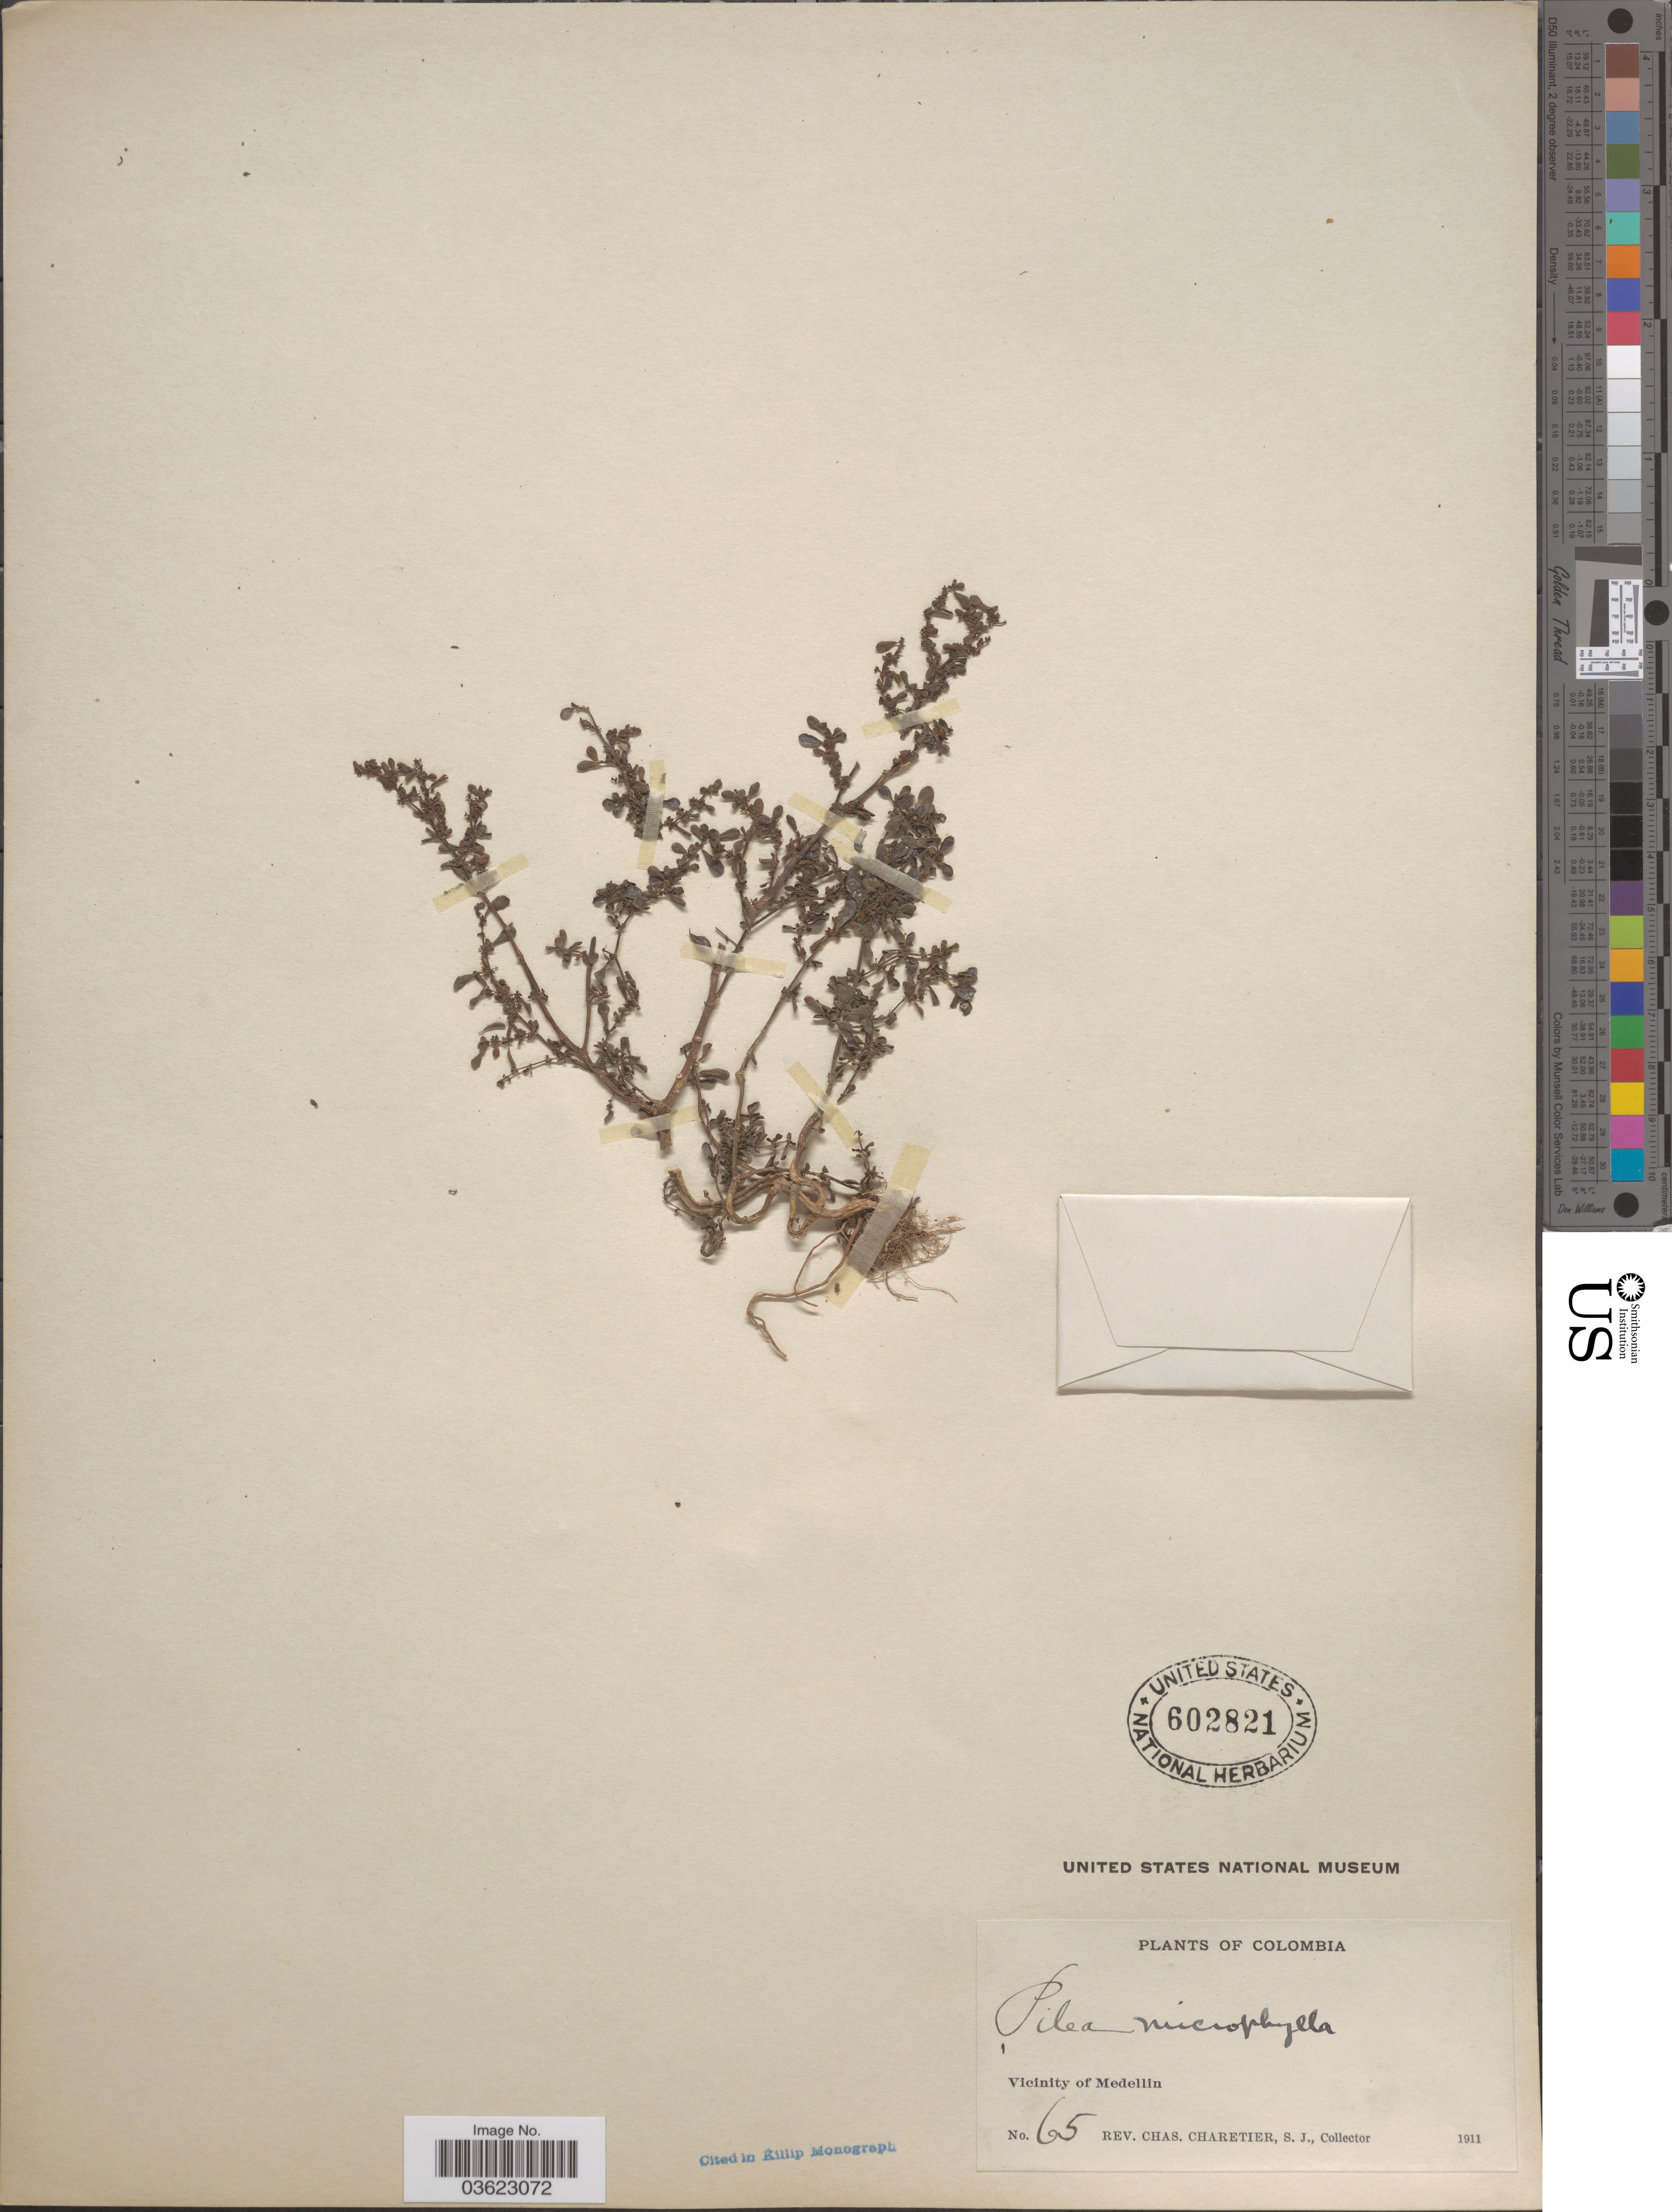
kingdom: Plantae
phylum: Tracheophyta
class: Magnoliopsida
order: Rosales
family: Urticaceae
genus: Pilea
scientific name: Pilea microphylla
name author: (L.) Liebm.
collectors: C. Charetier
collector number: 65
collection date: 1911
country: Colombia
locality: Vicinity of Medellin.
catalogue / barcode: US 602821